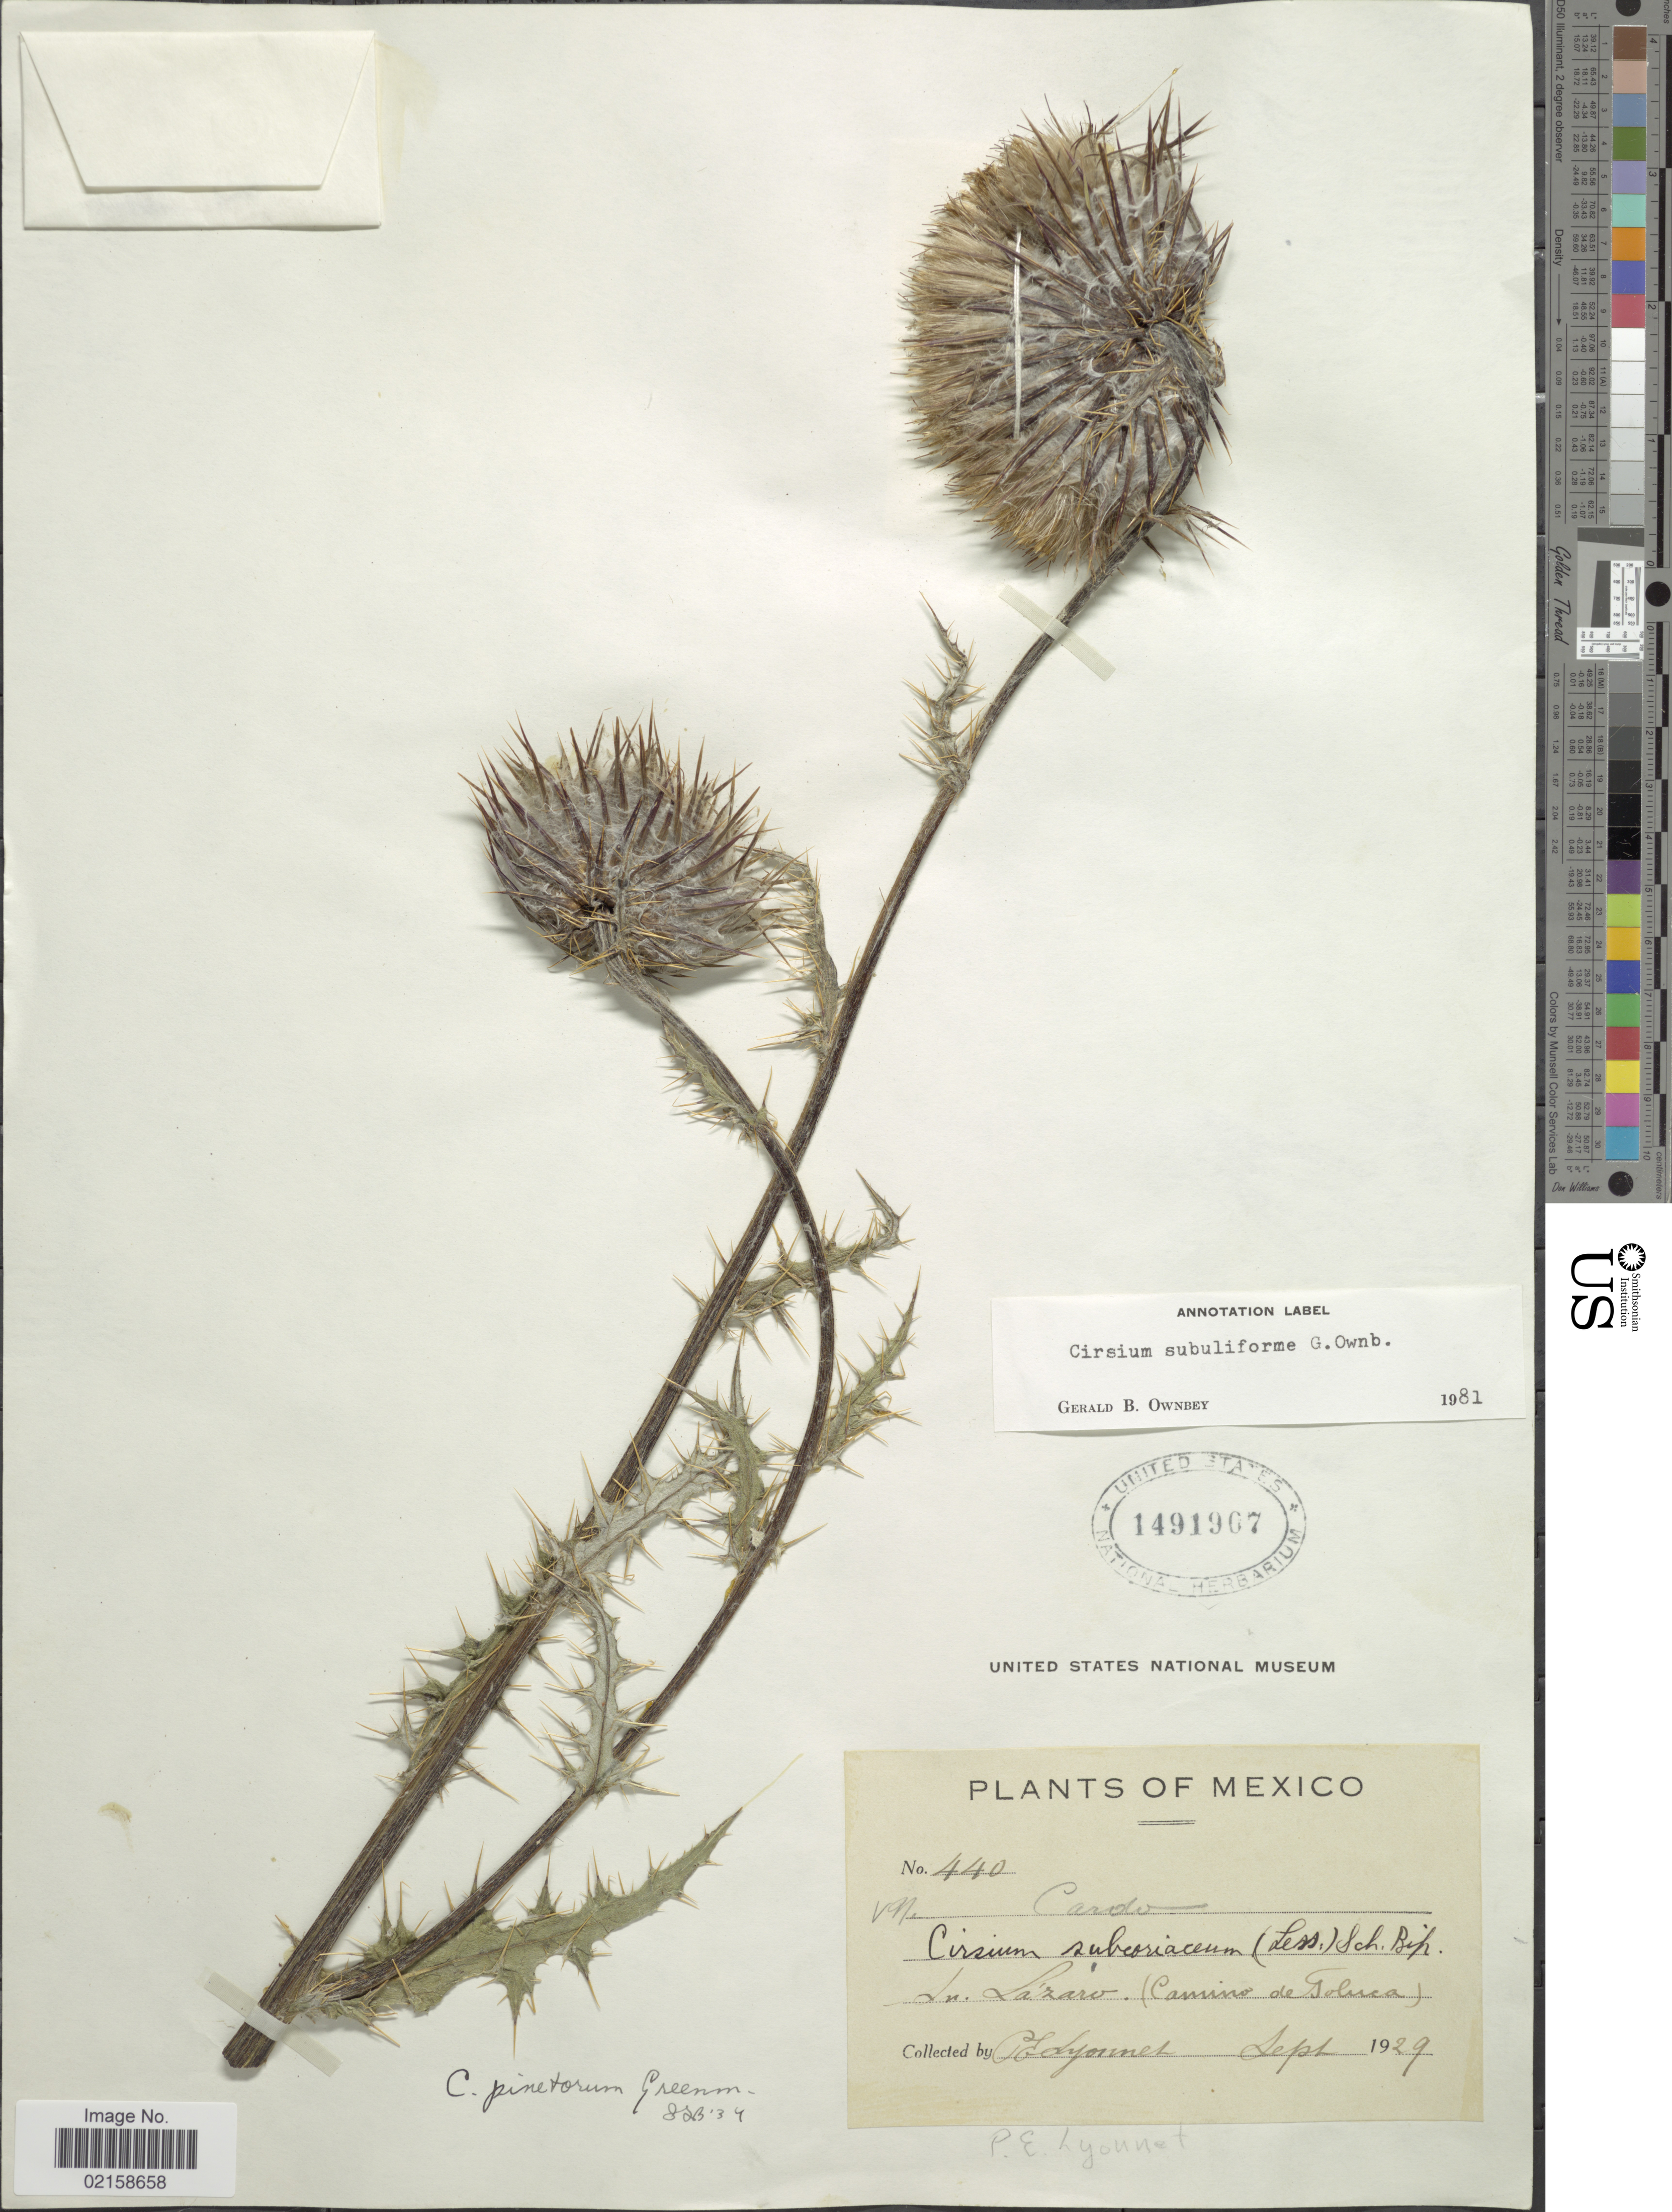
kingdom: Plantae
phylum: Tracheophyta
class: Magnoliopsida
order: Asterales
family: Asteraceae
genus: Cirsium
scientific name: Cirsium subuliforme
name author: G.B. Ownbey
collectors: P. Lyonnet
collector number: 440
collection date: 1929-09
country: Mexico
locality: Sn. Lazaro (Camino de Toluca)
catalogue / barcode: US 1491907